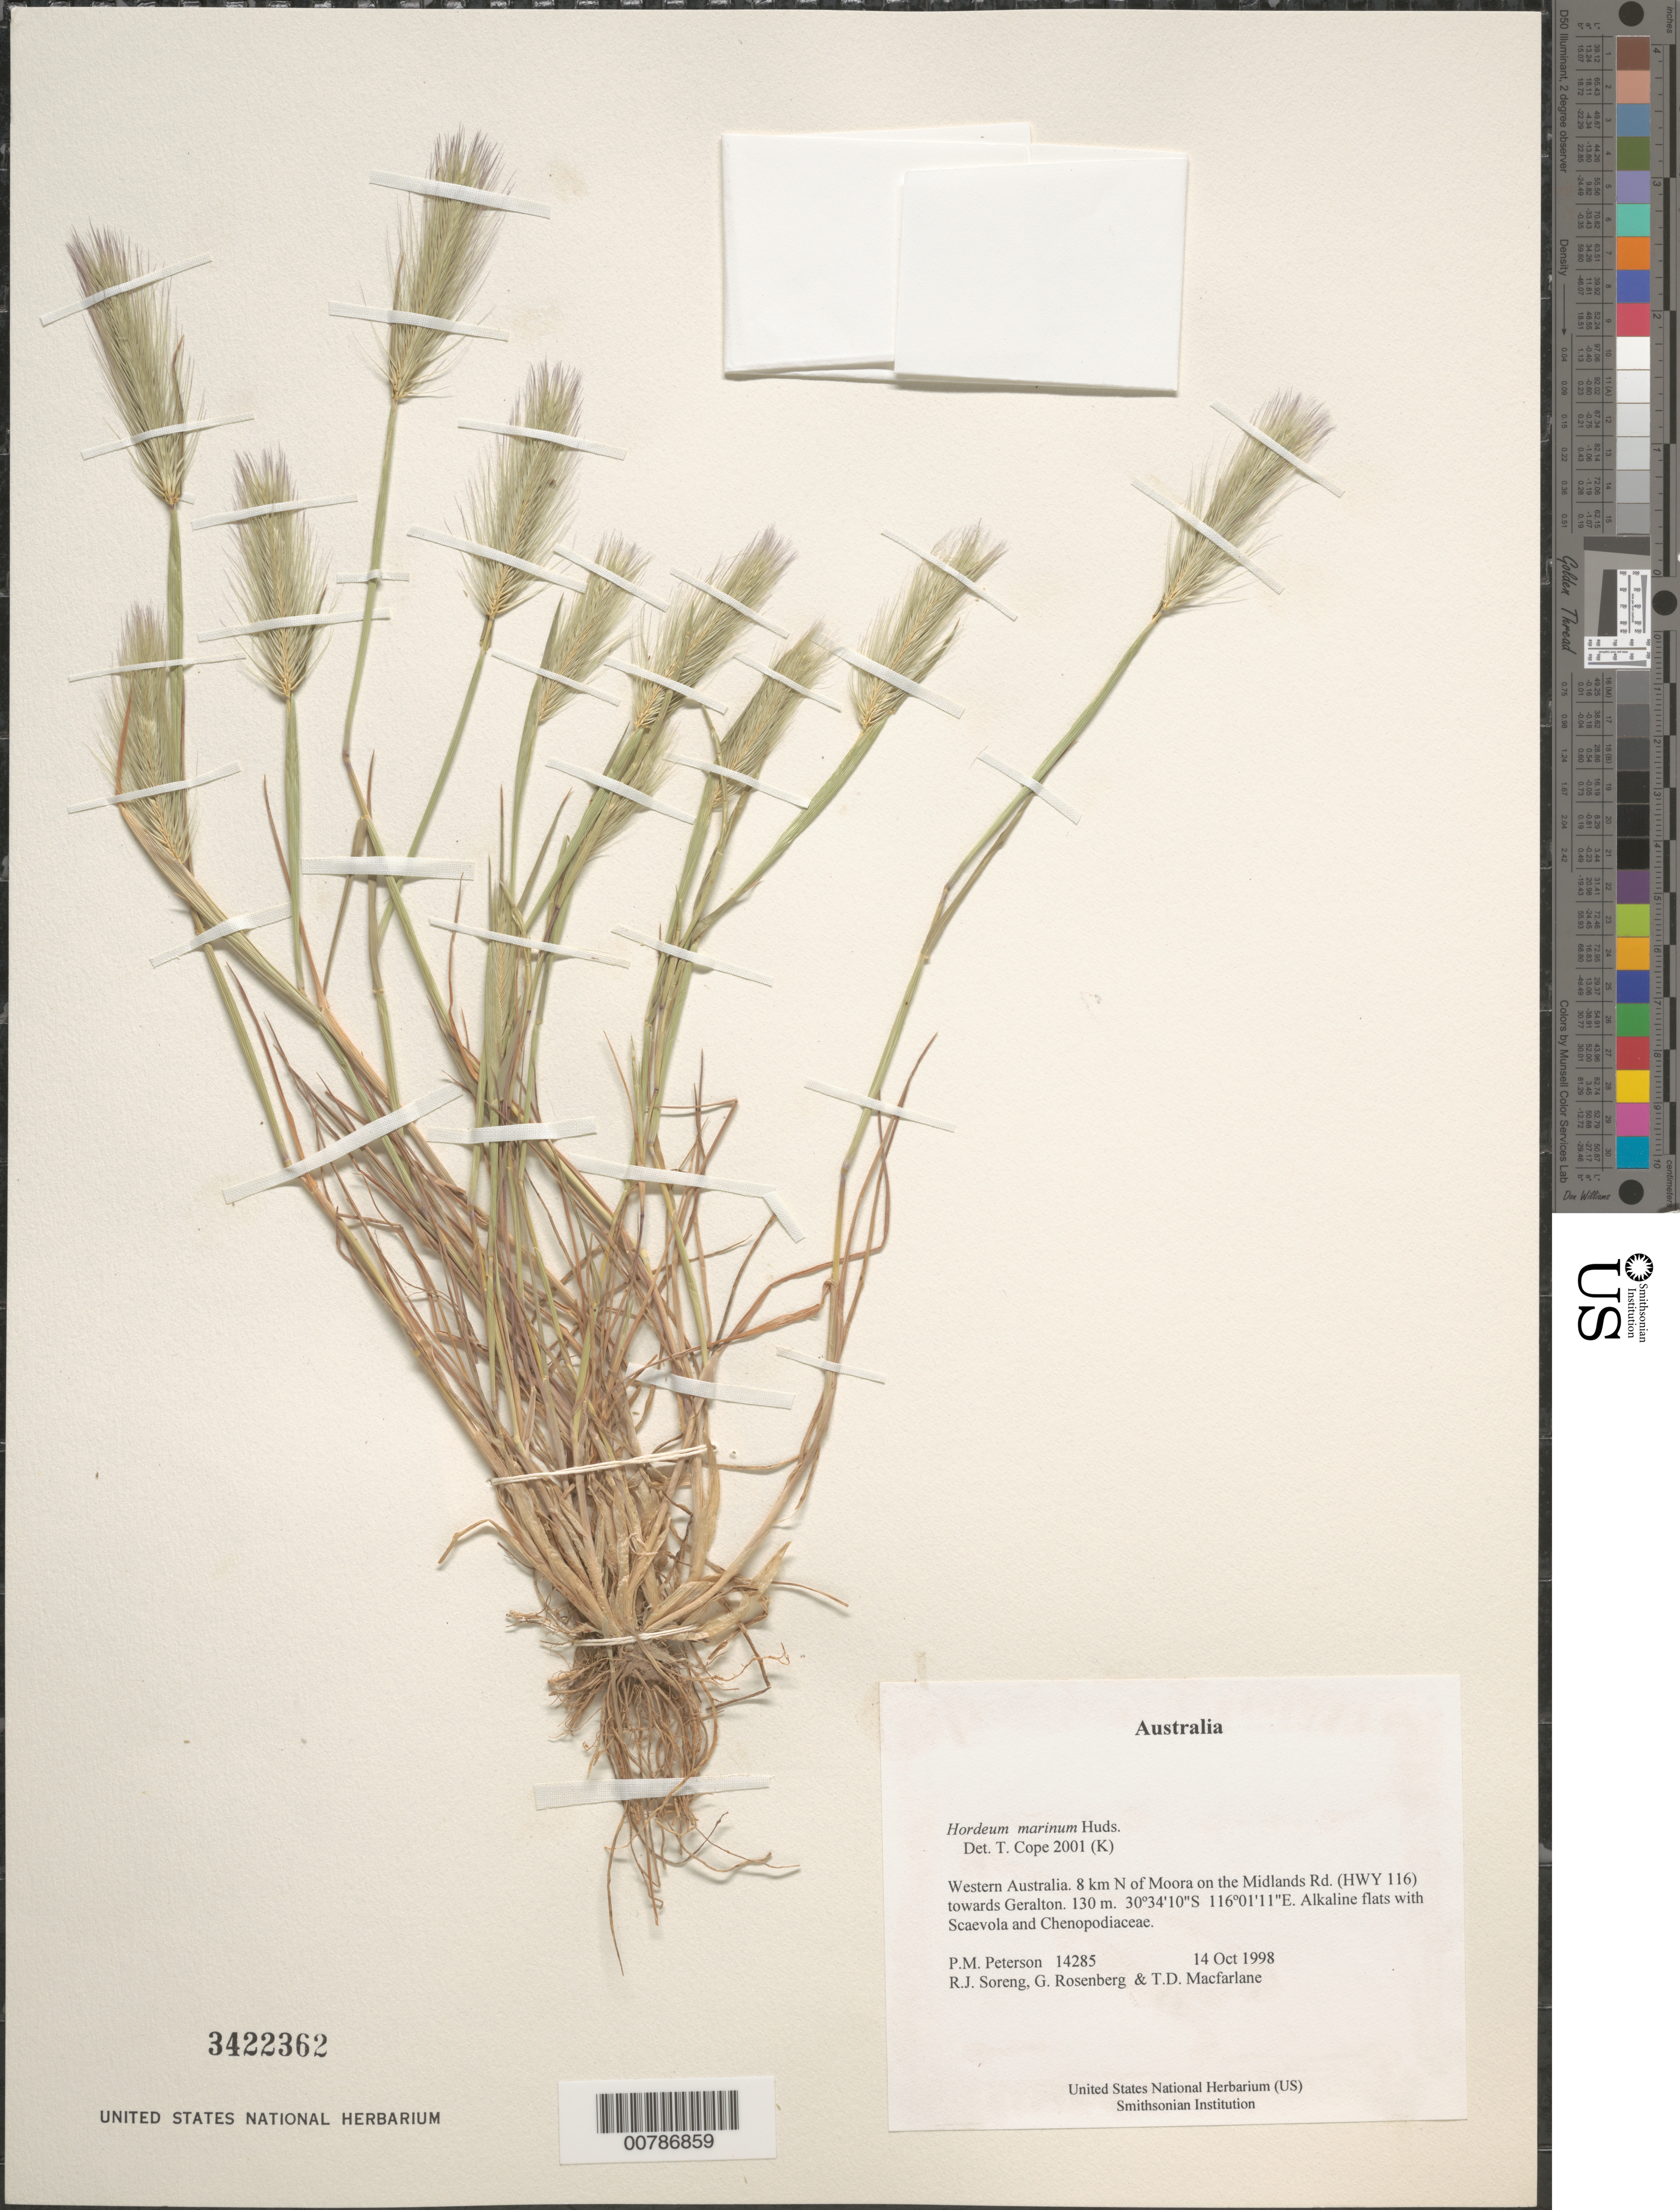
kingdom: Plantae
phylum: Tracheophyta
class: Liliopsida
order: Poales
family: Poaceae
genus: Hordeum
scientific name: Hordeum muticum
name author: J. Presl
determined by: Cope, T. A.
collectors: P. M. Peterson, R. J. Soreng, G. Rosenberg & T. Macfarlane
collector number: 14285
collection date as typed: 14 Oct 1998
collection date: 1998-10-14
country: Australia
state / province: Western Australia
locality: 8 km N of Moora on the Midlands Rd. (HWY 116) towards Geralton.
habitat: Alkaline flats with Scaevola and Chenopodiaceae.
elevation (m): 130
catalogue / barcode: US 3422362